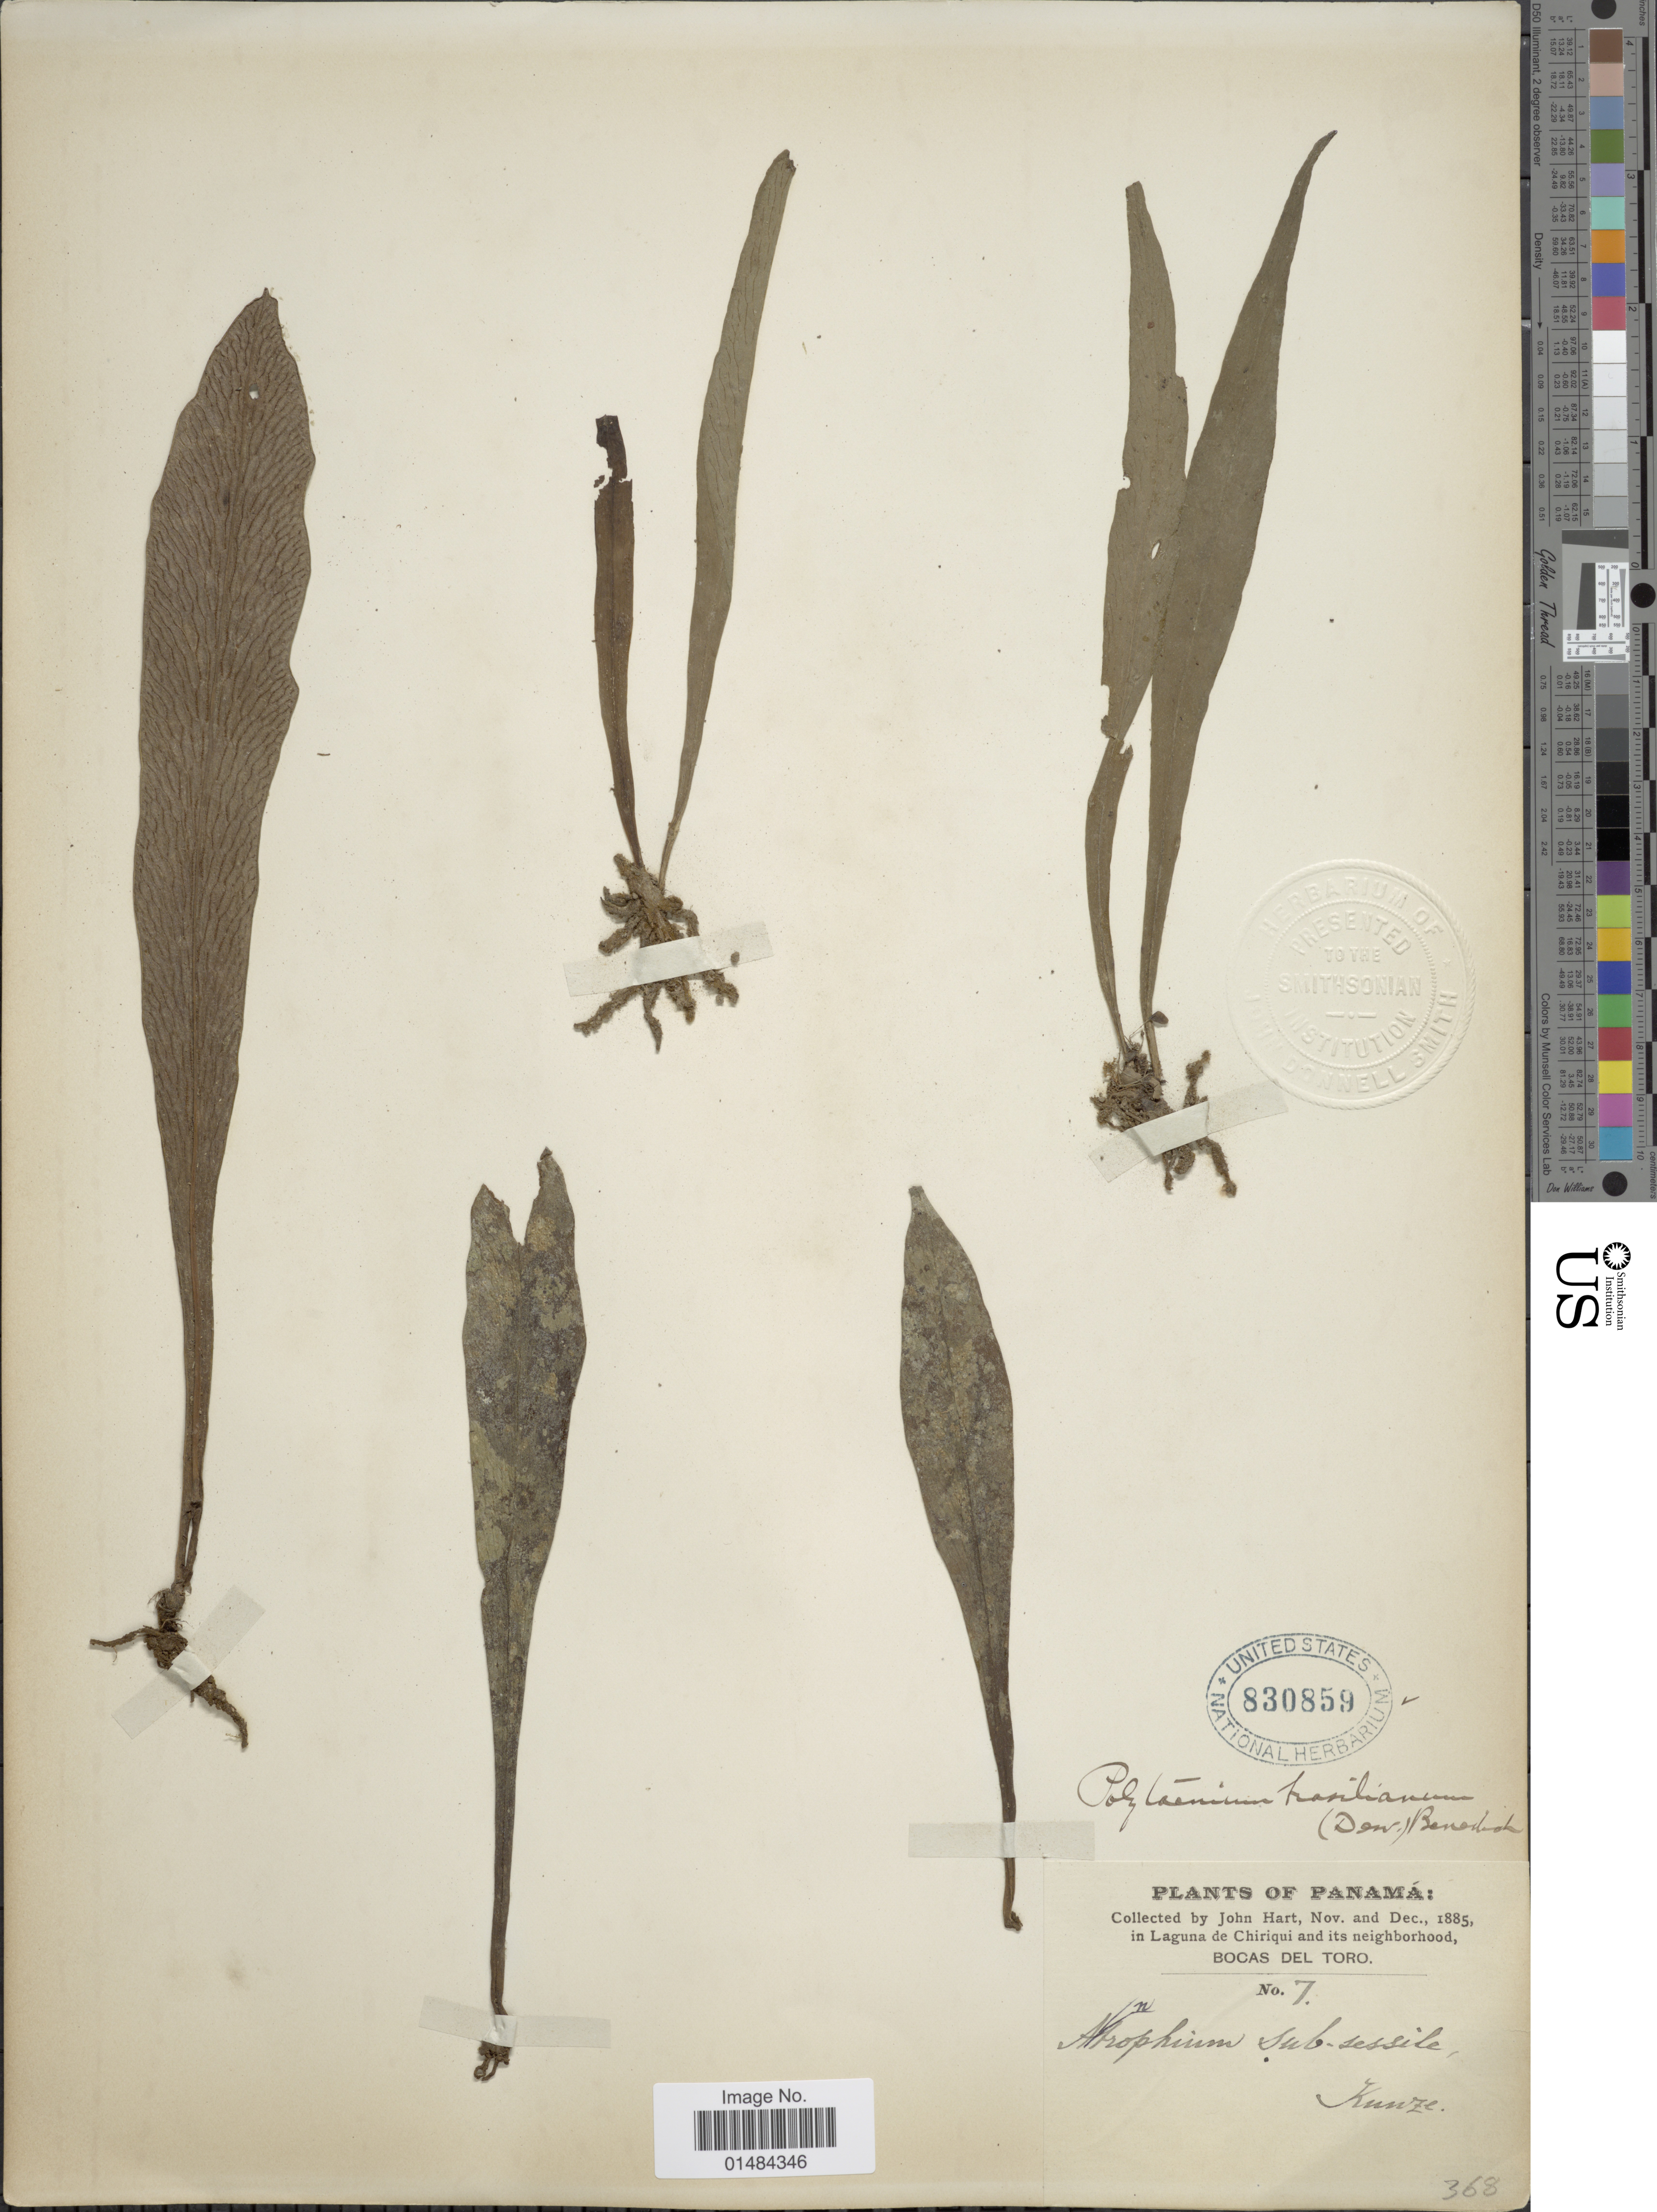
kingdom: Plantae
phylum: Tracheophyta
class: Polypodiopsida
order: Polypodiales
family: Pteridaceae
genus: Polytaenium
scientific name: Polytaenium chlorosporum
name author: (Mickel & Beitel) E.H. Crane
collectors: J. H. Hart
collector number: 7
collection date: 1885-11/1885-12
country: Panama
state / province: Bocas del Toro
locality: Panama, Laguna de Chiriqui and its neighborhood, Bocas Del Toro.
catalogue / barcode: US 830859